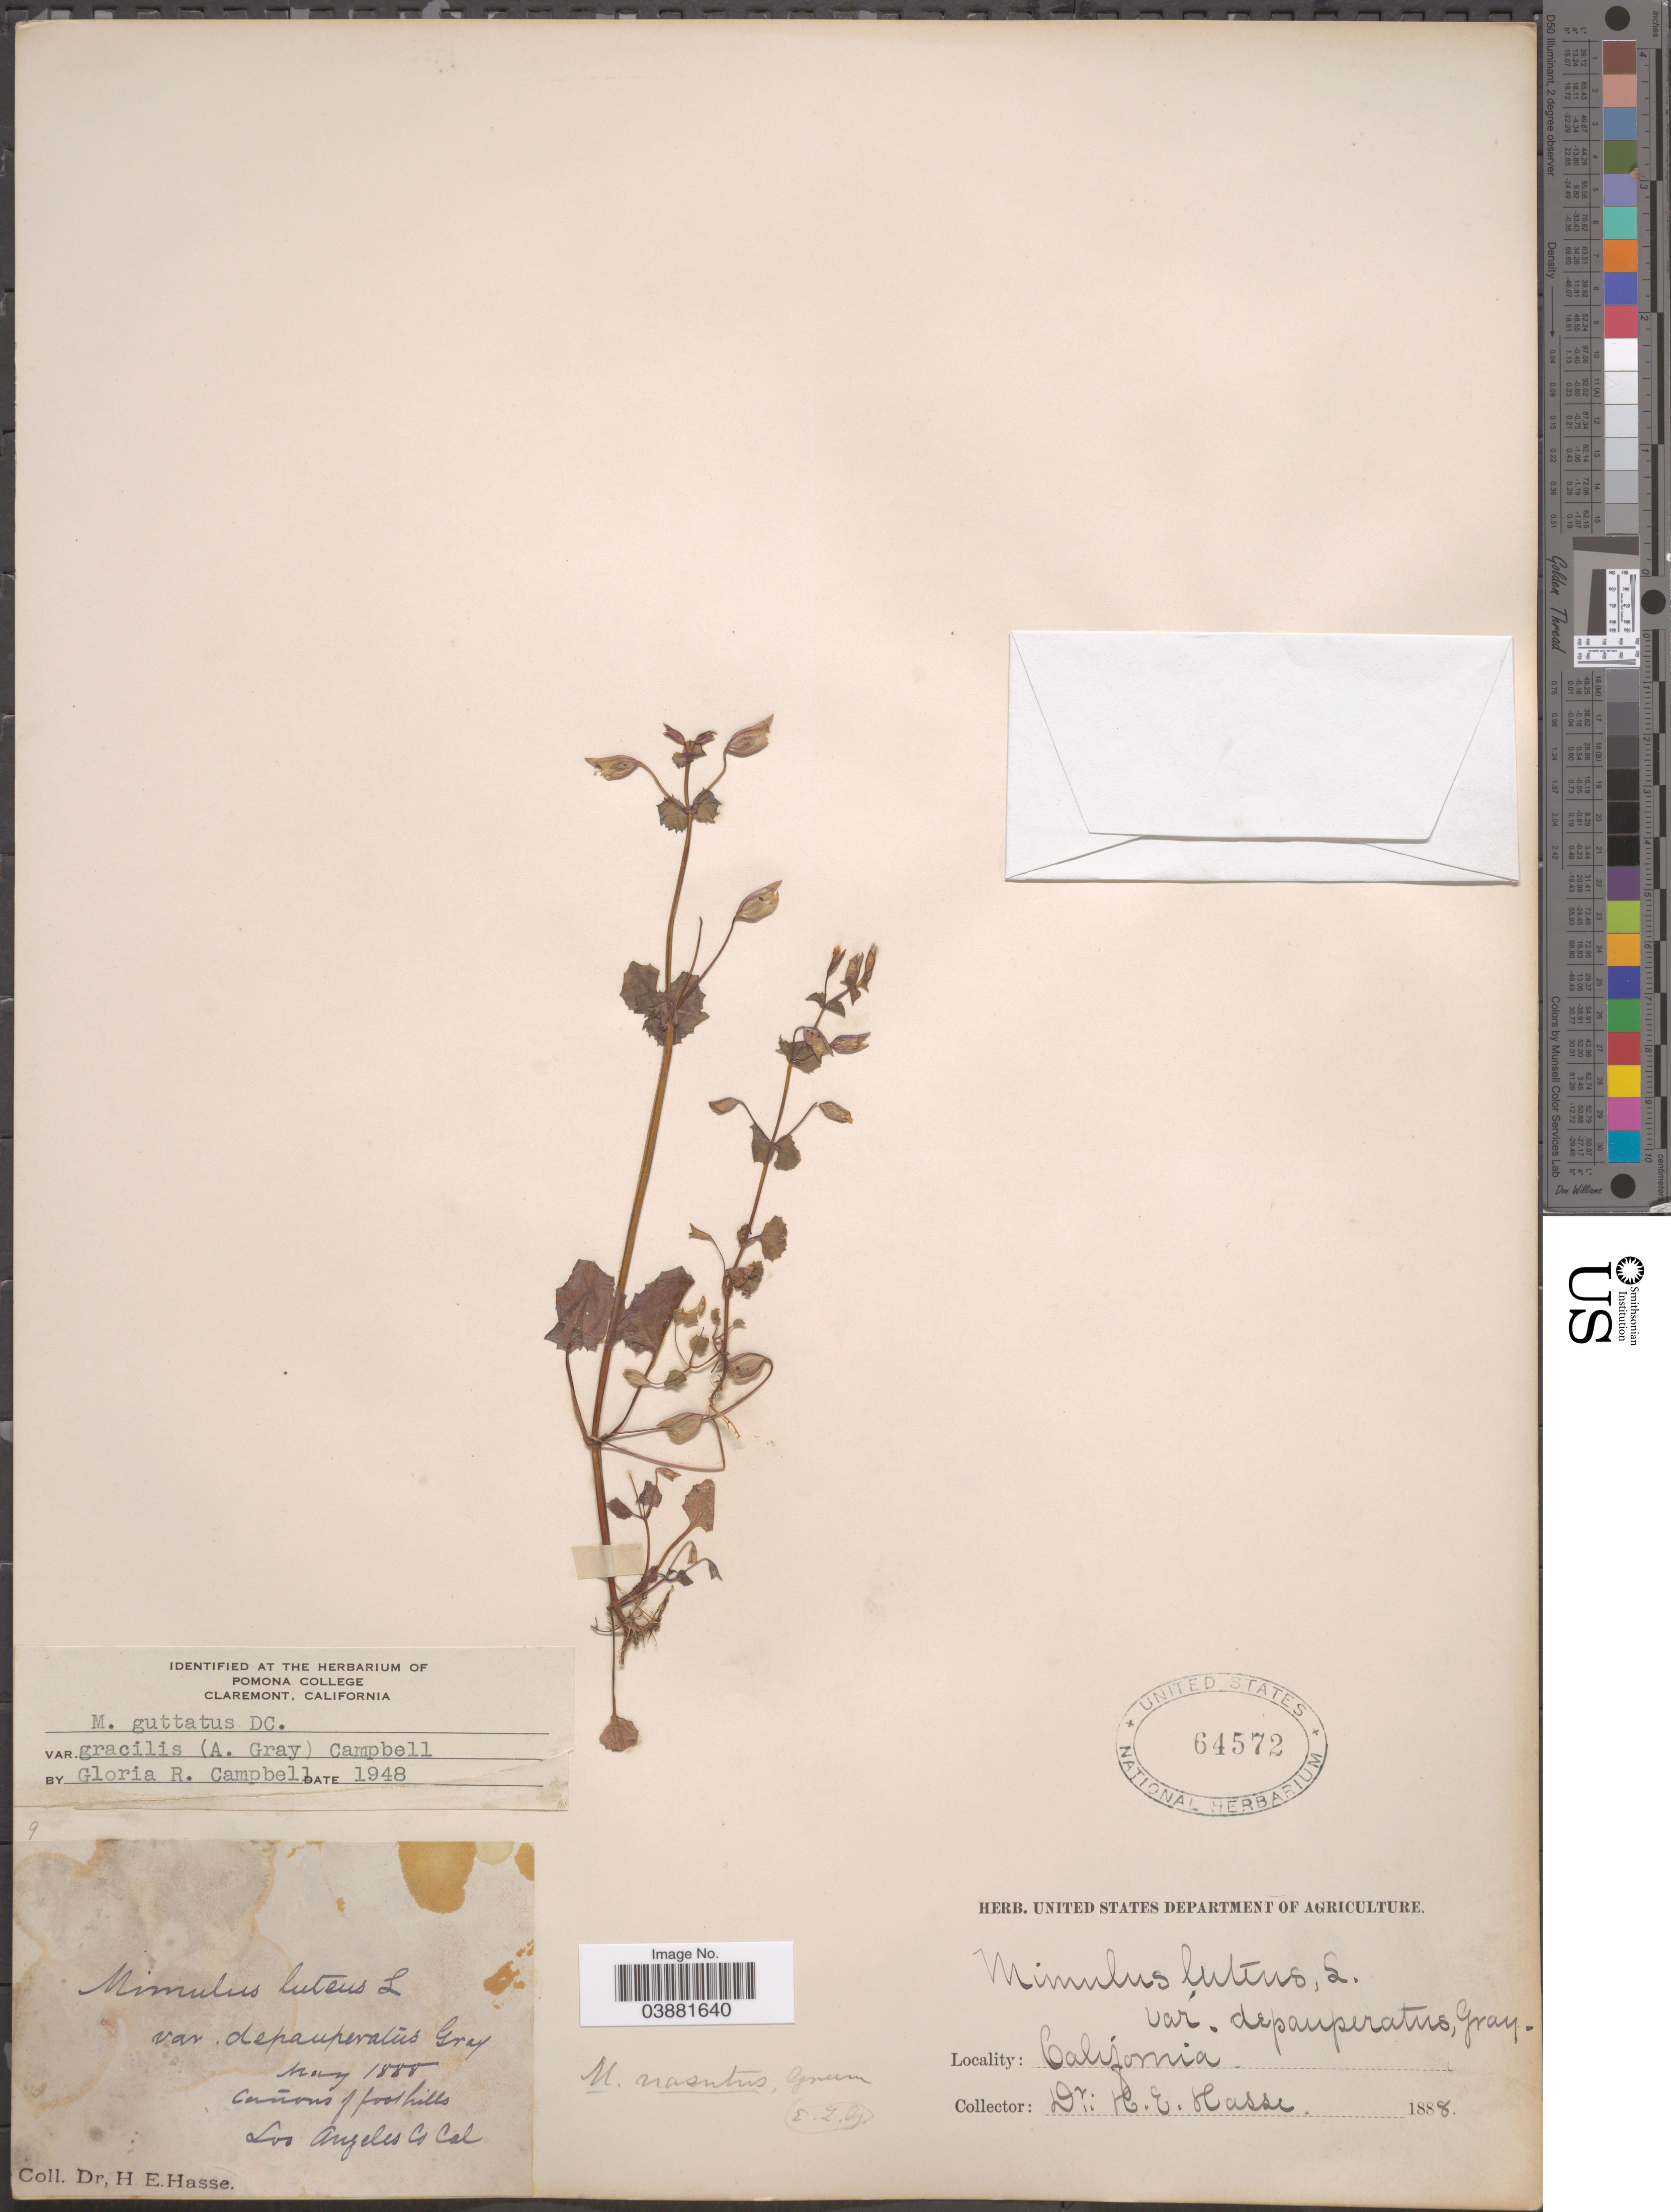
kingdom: Plantae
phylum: Tracheophyta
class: Magnoliopsida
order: Lamiales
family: Phrymaceae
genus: Mimulus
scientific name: Mimulus guttatus var. gracilis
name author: (A. Gray) G.R. Campb.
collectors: H. E. Hasse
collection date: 1888-05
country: United States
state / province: California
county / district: Los Angeles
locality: Cañons of foothills. Los Angeles Co.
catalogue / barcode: US 64572